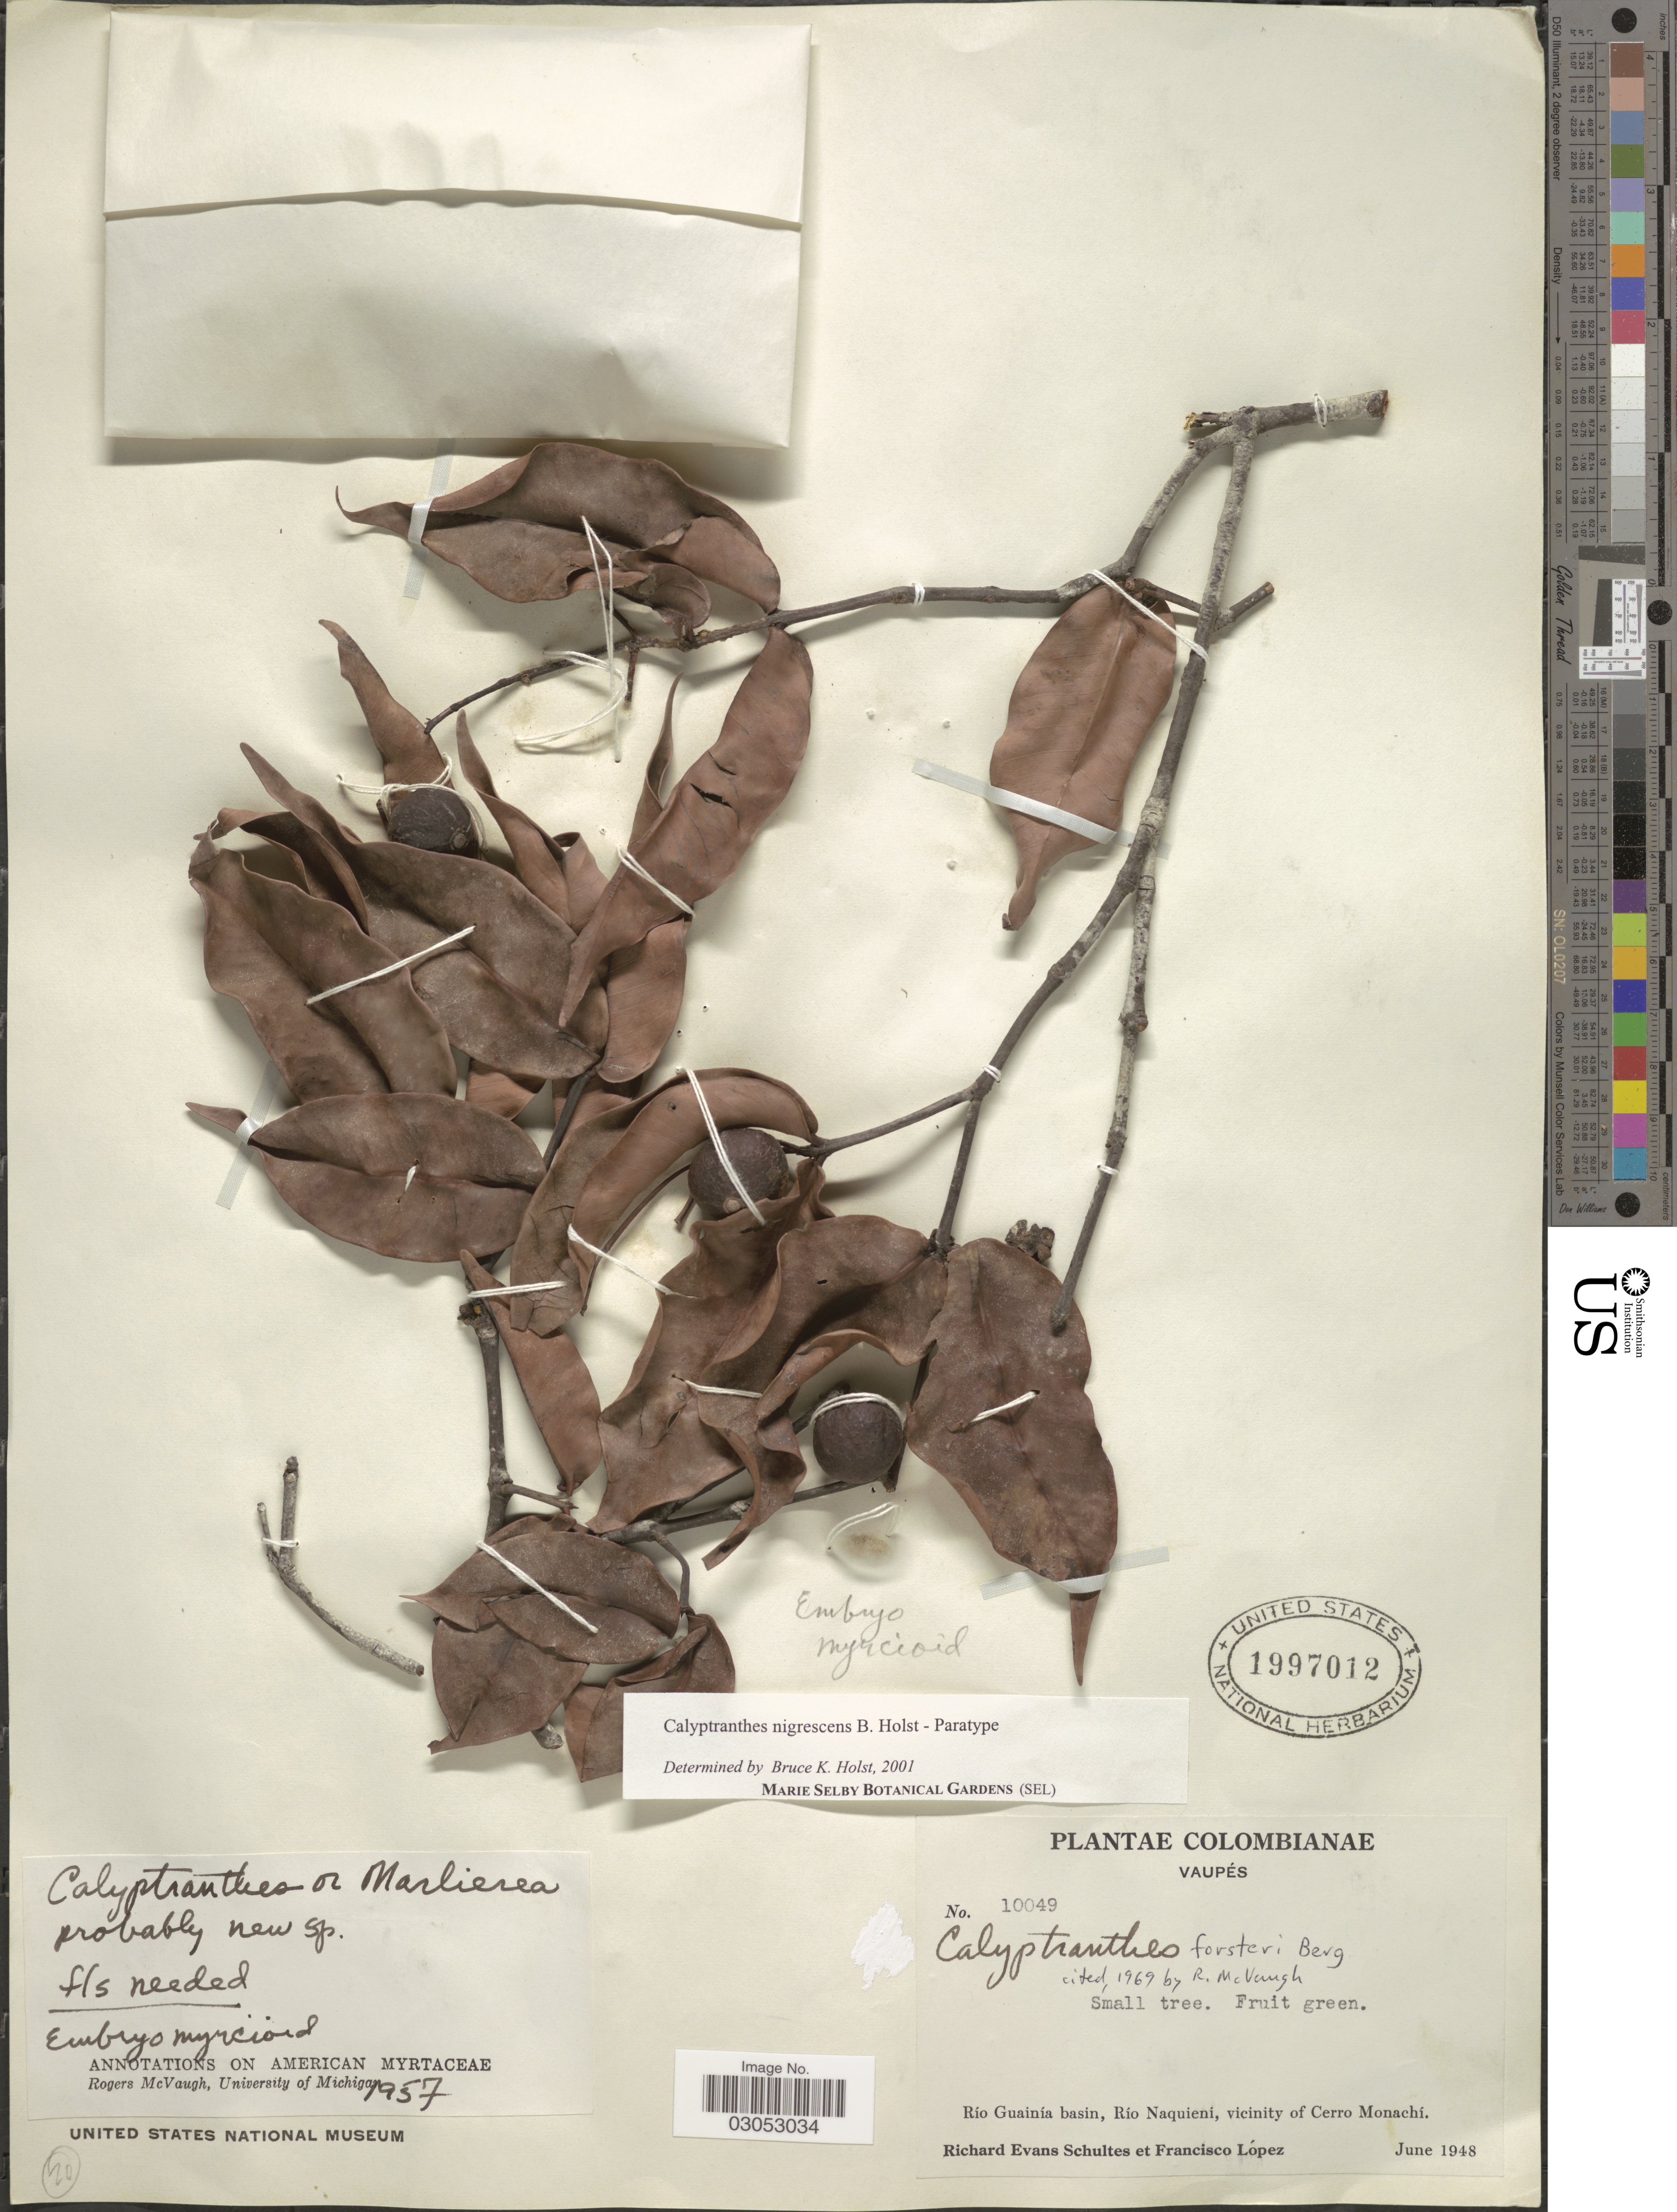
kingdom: Plantae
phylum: Tracheophyta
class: Magnoliopsida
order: Myrtales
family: Myrtaceae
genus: Myrcia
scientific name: Myrcia celaenensis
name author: E. Lucas & K. Samra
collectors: R. E. Schultes & F. Lopéz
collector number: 10049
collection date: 1948-06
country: Colombia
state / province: Vaupés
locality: Río Guainía basin, Río Naquieni, vicinity of Cerro Monachí.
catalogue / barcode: US 1997012